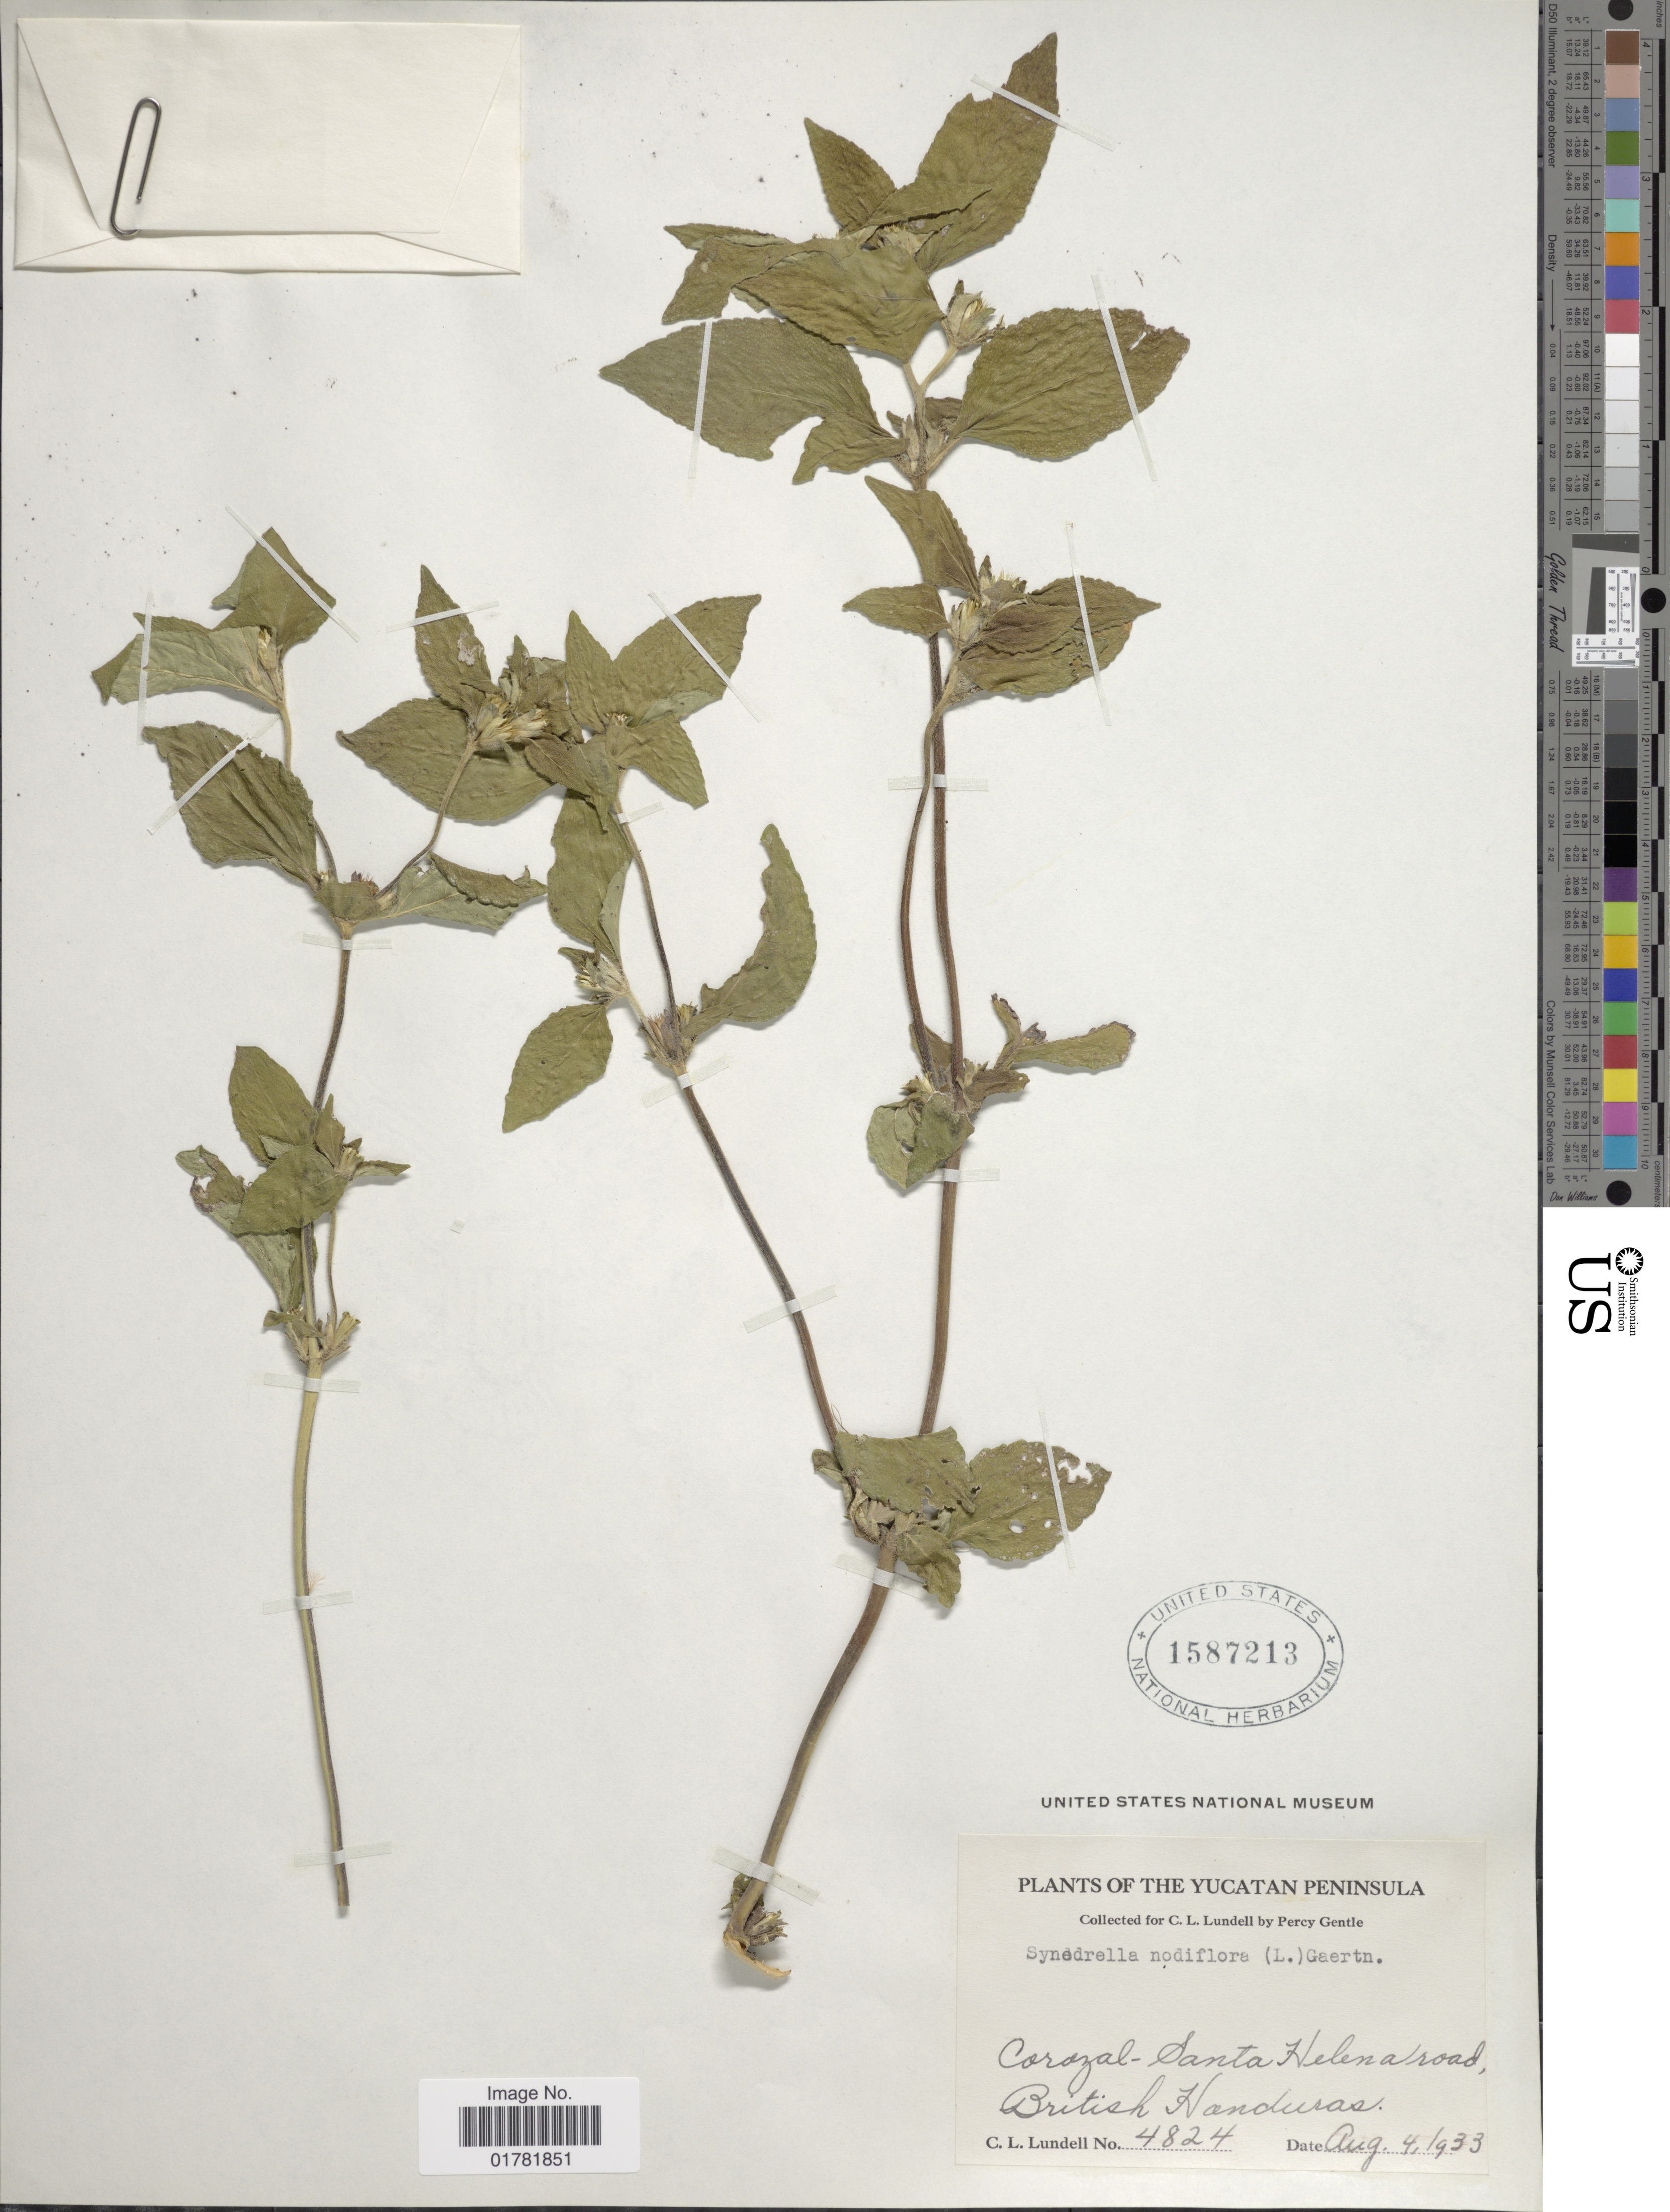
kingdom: Plantae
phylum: Tracheophyta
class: Magnoliopsida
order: Asterales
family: Asteraceae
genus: Synedrella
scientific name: Synedrella nodiflora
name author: (L.) Gaertn.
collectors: C. L. Lundell & P. H. Gentle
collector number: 4824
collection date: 1933-08-04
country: Belize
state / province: Corozal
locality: The Yucatan Peninsula, Santa Helena road, British Honduras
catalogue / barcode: US 1587213